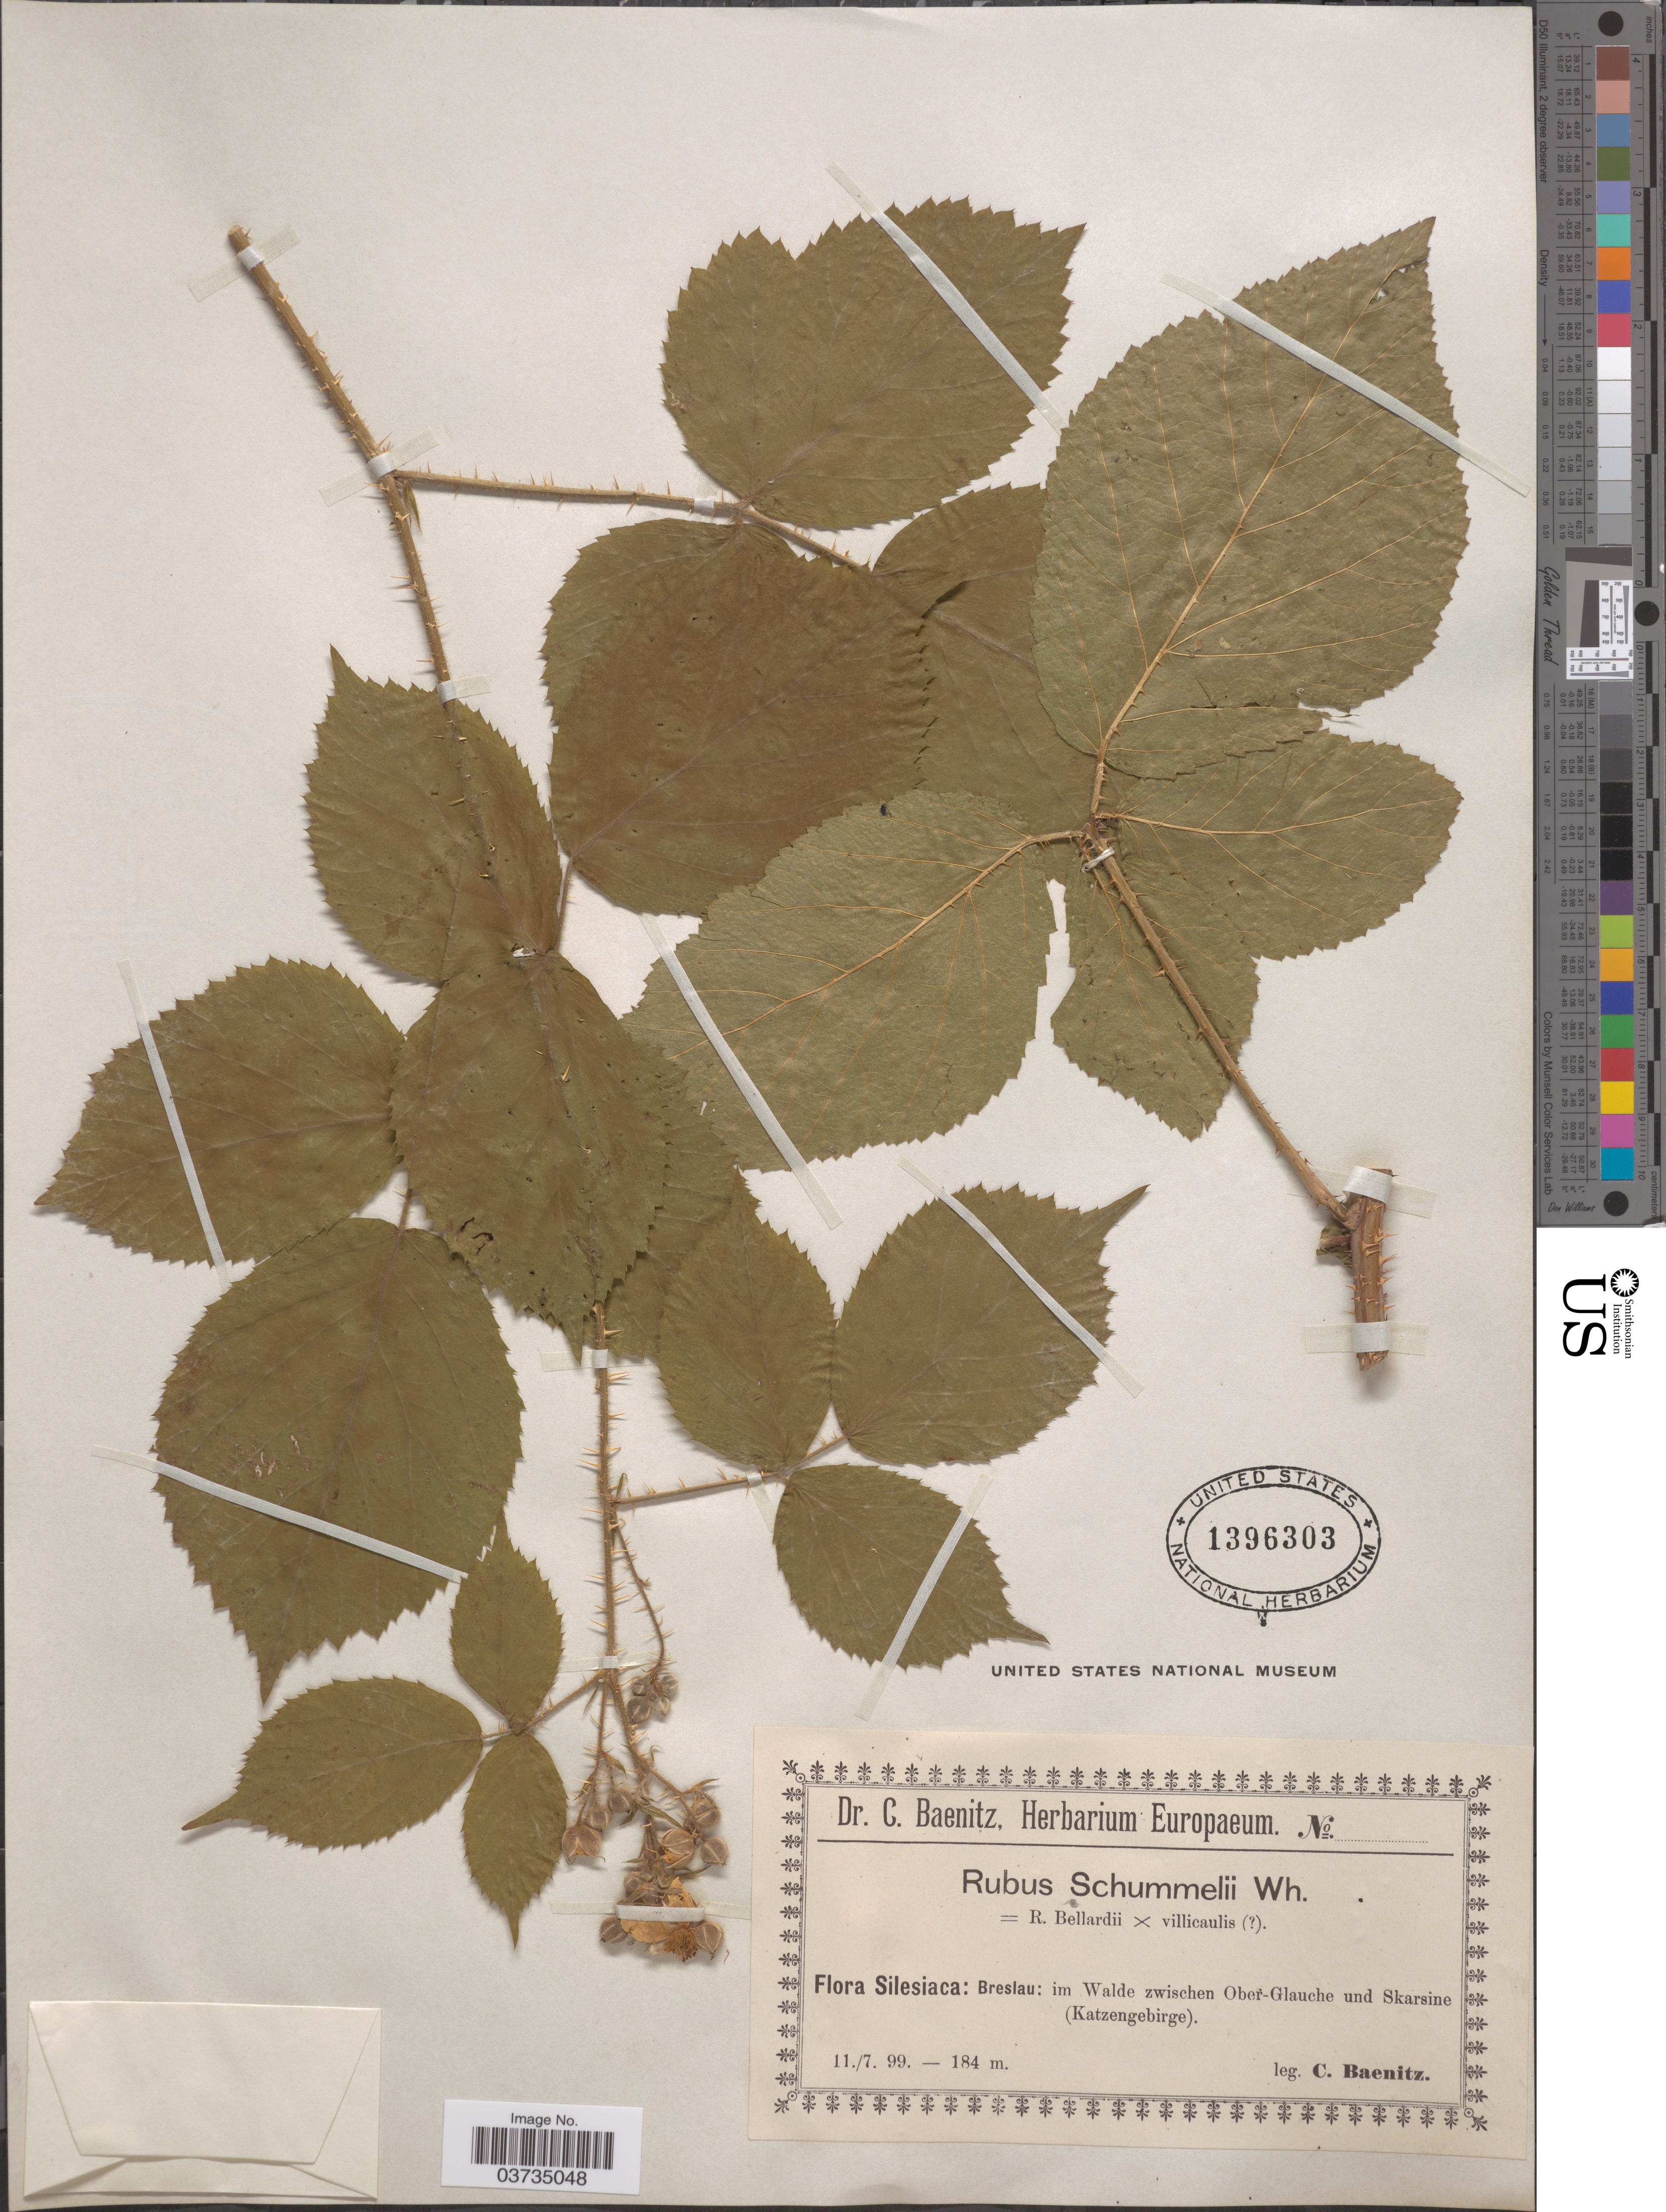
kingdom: Plantae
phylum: Tracheophyta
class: Magnoliopsida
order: Rosales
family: Rosaceae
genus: Rubus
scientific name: Rubus schummelii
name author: Weihe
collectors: C. G. Baenitz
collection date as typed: Transcribed d/m/y: 11/7/99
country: Poland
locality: Silesiaca: Breslau; im Walde zwischen Ober-Glauche und Skarsine (Katzengebirge).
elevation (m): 184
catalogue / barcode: US 1396303